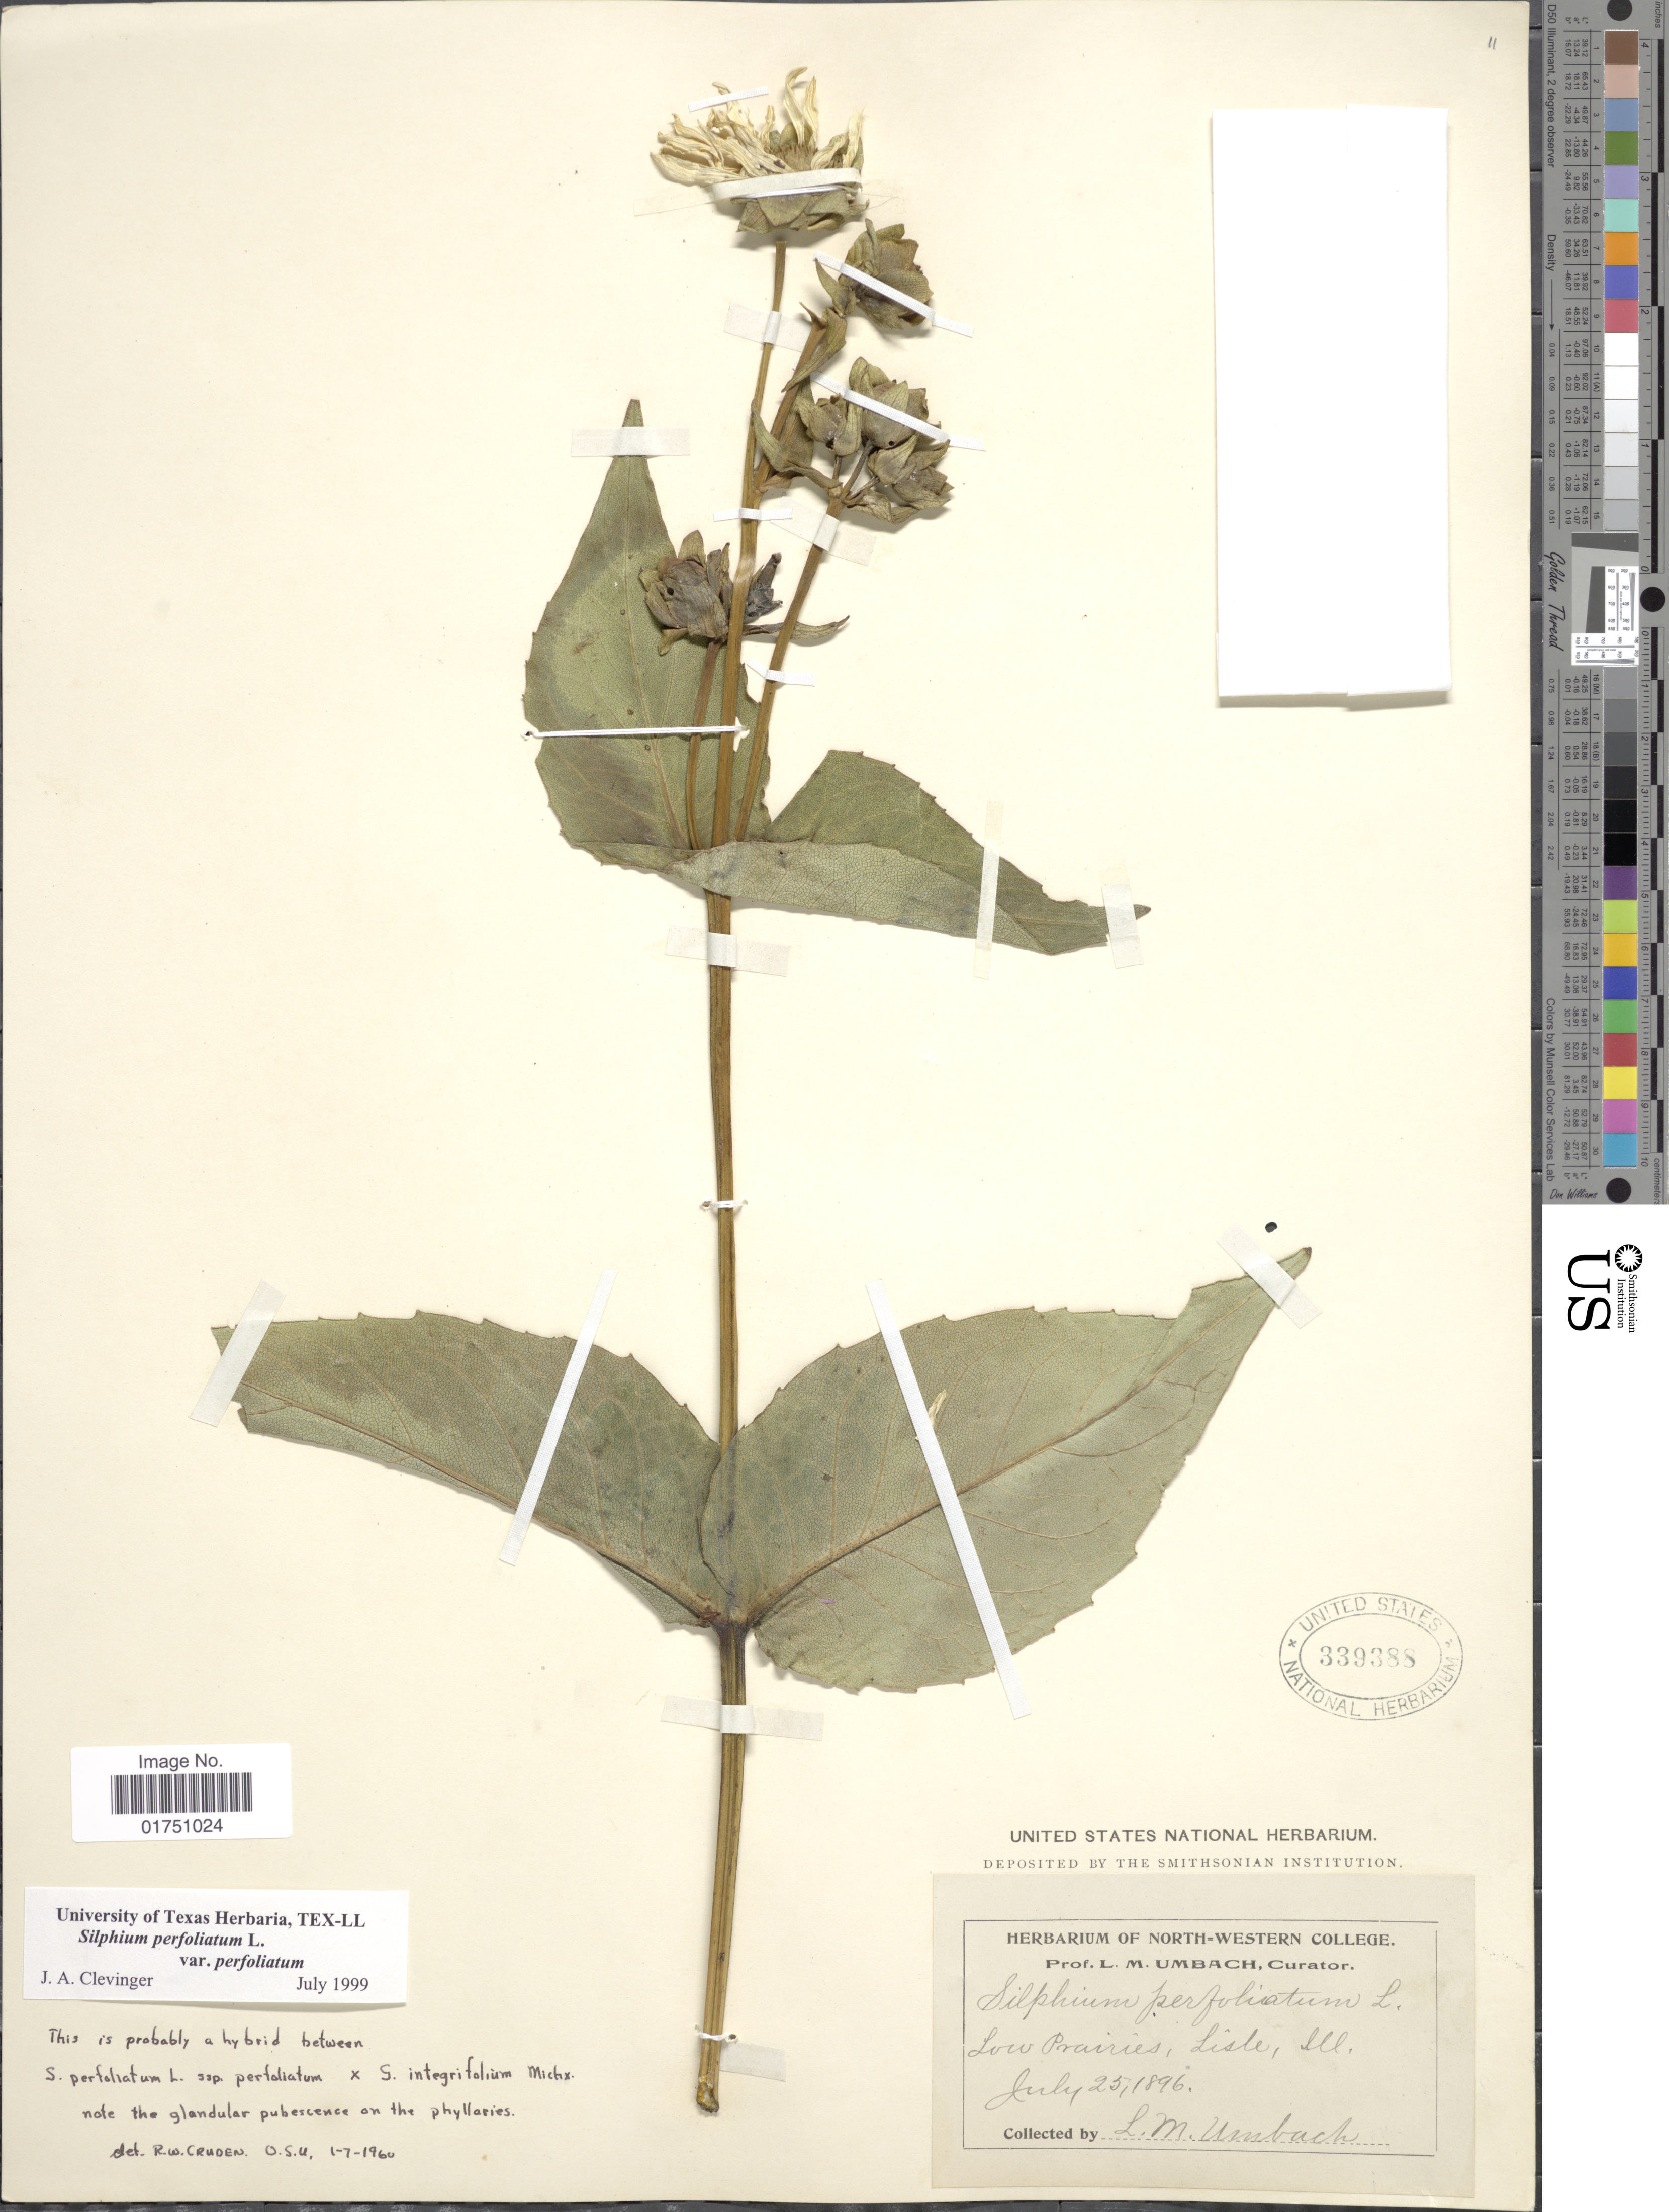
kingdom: Plantae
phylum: Tracheophyta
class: Magnoliopsida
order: Asterales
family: Asteraceae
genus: Silphium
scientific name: Silphium perfoliatum var. perfoliatum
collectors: L. M. Umbach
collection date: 1896-07-25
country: United States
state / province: Illinois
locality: Low Prairies, Lisle, Ill.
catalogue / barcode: US 339388